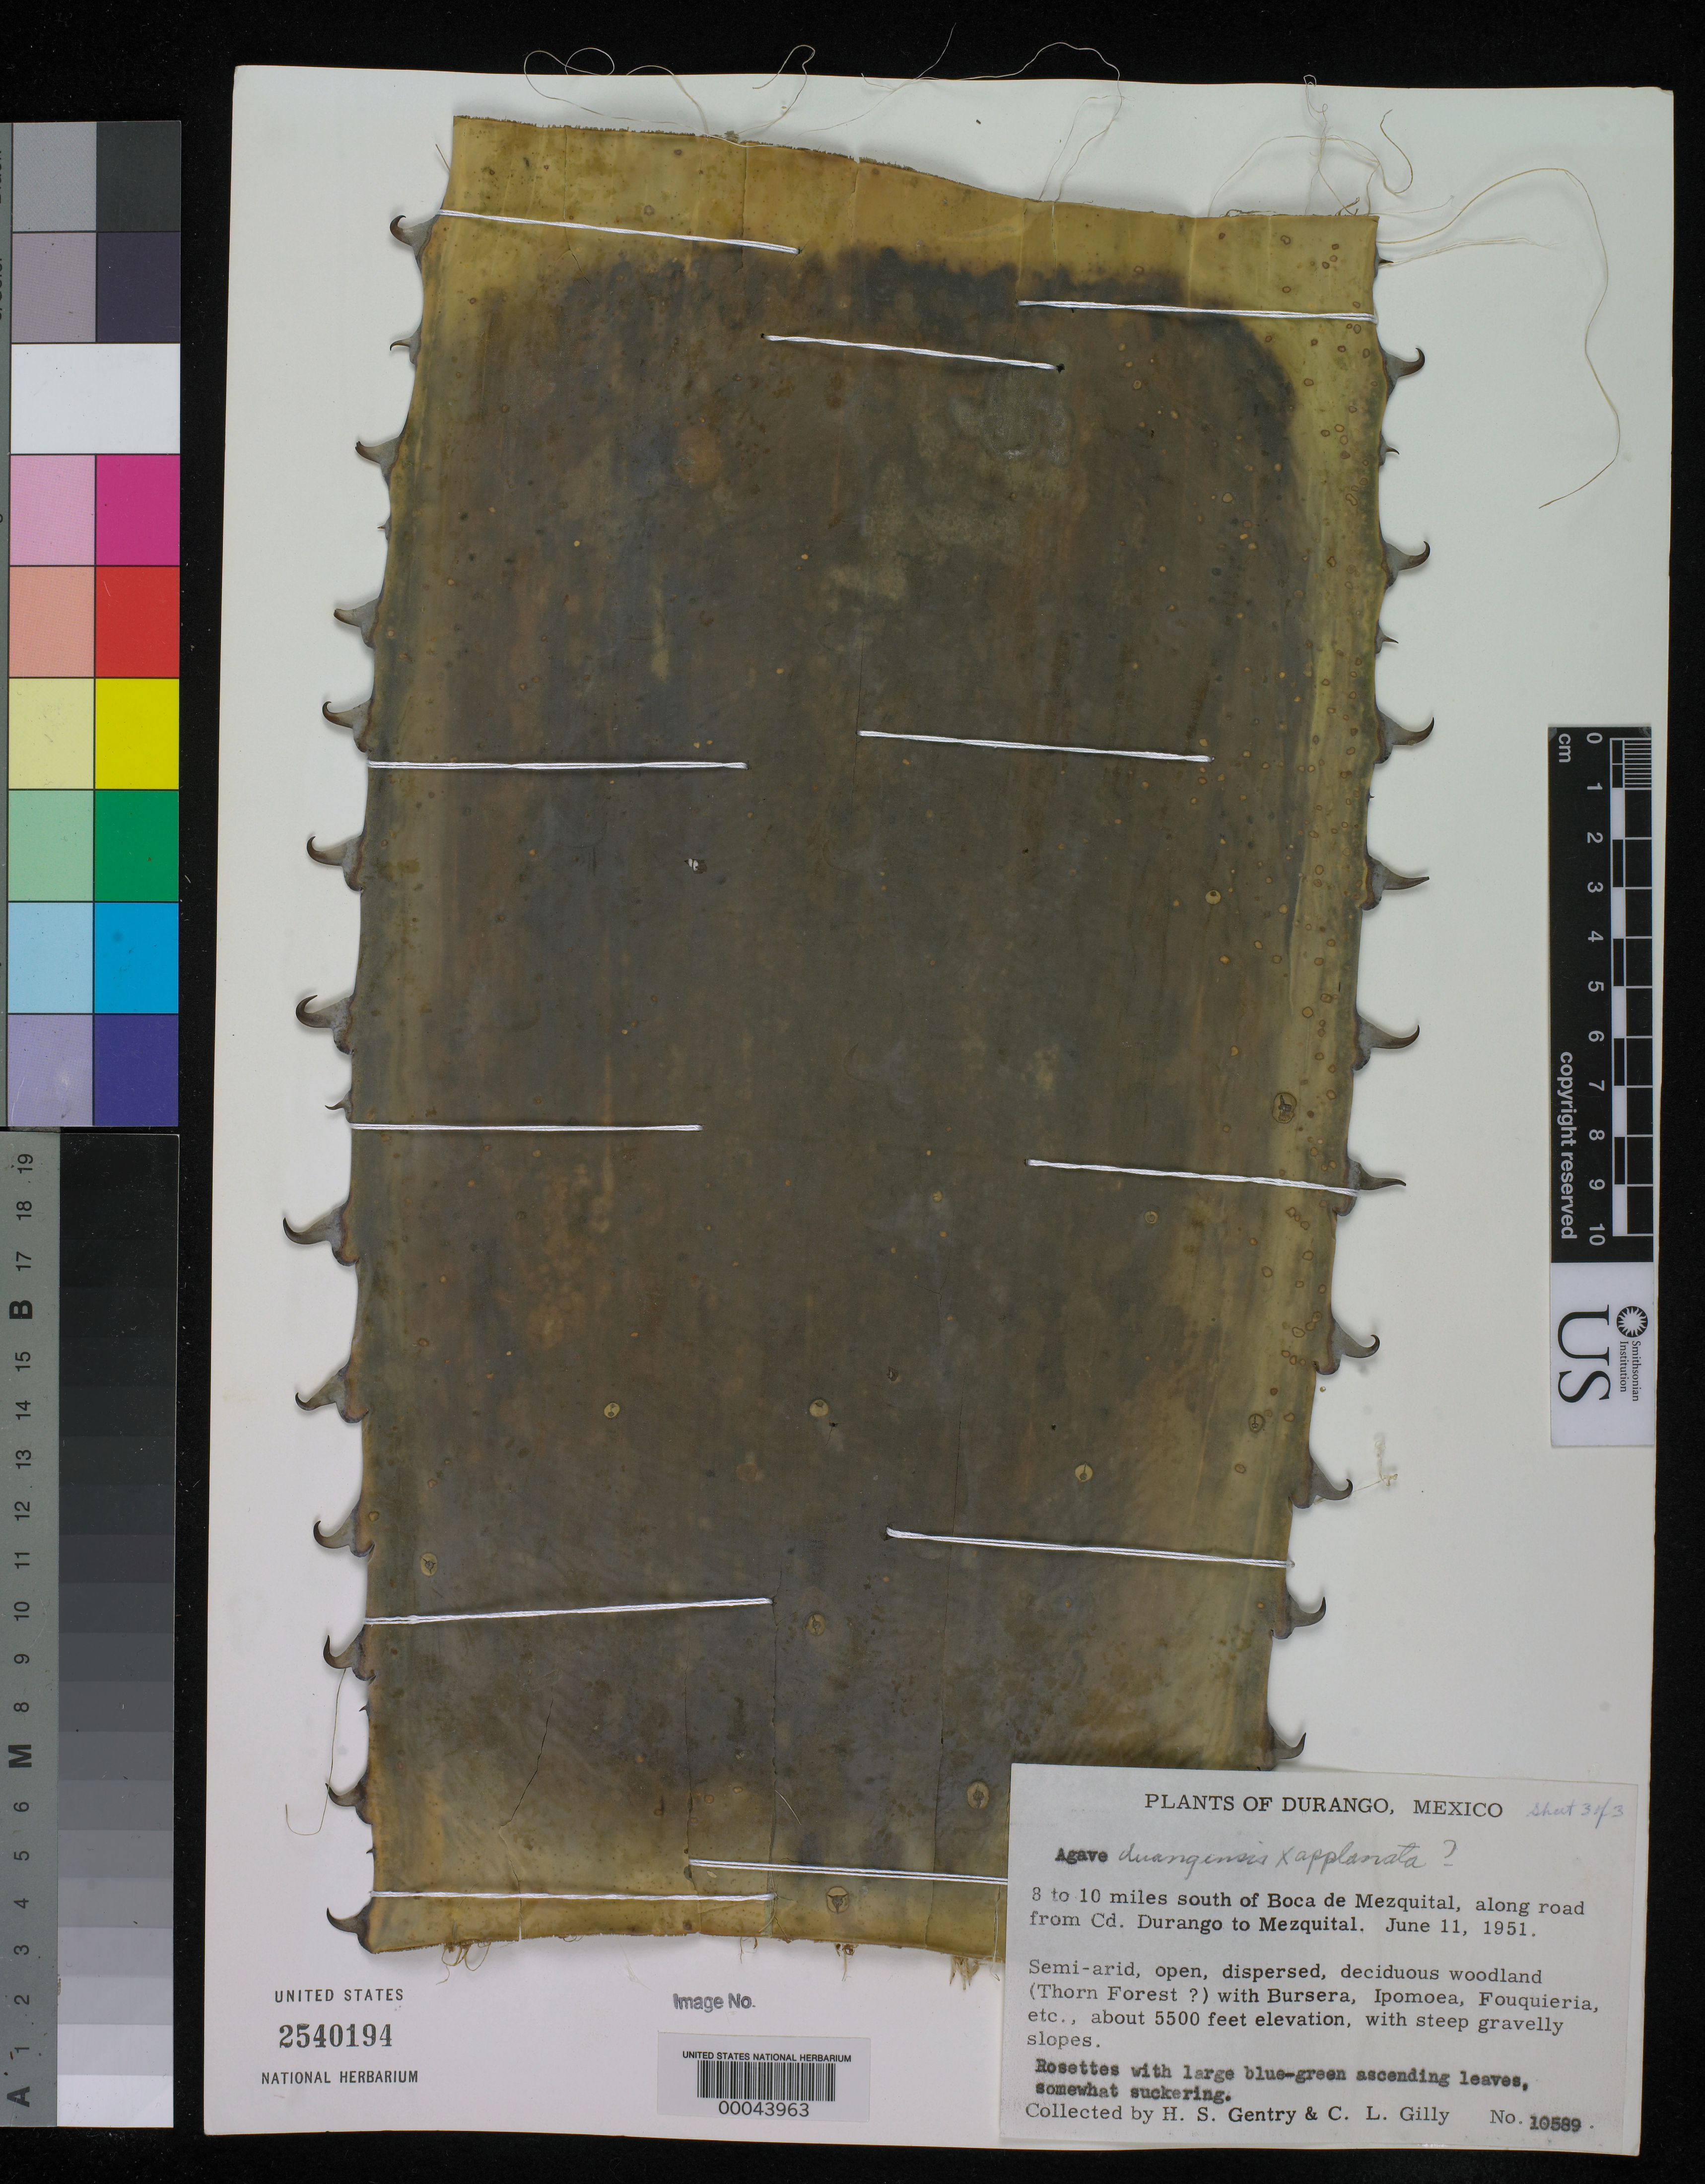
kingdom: Plantae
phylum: Tracheophyta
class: Liliopsida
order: Asparagales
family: Asparagaceae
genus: Agave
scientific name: Agave durangensis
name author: Gentry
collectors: H. S. Gentry & C. Gilly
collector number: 10589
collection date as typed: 11 Jun 1951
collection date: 1951-06-11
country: Mexico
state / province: Durango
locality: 8-10 mi S of Boca de Mezquital, along road from Cd Durango to Mezquital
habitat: Semi-arid, open, dispersed, deciduous woodland (thorn forest)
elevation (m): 1676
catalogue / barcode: US 2540194